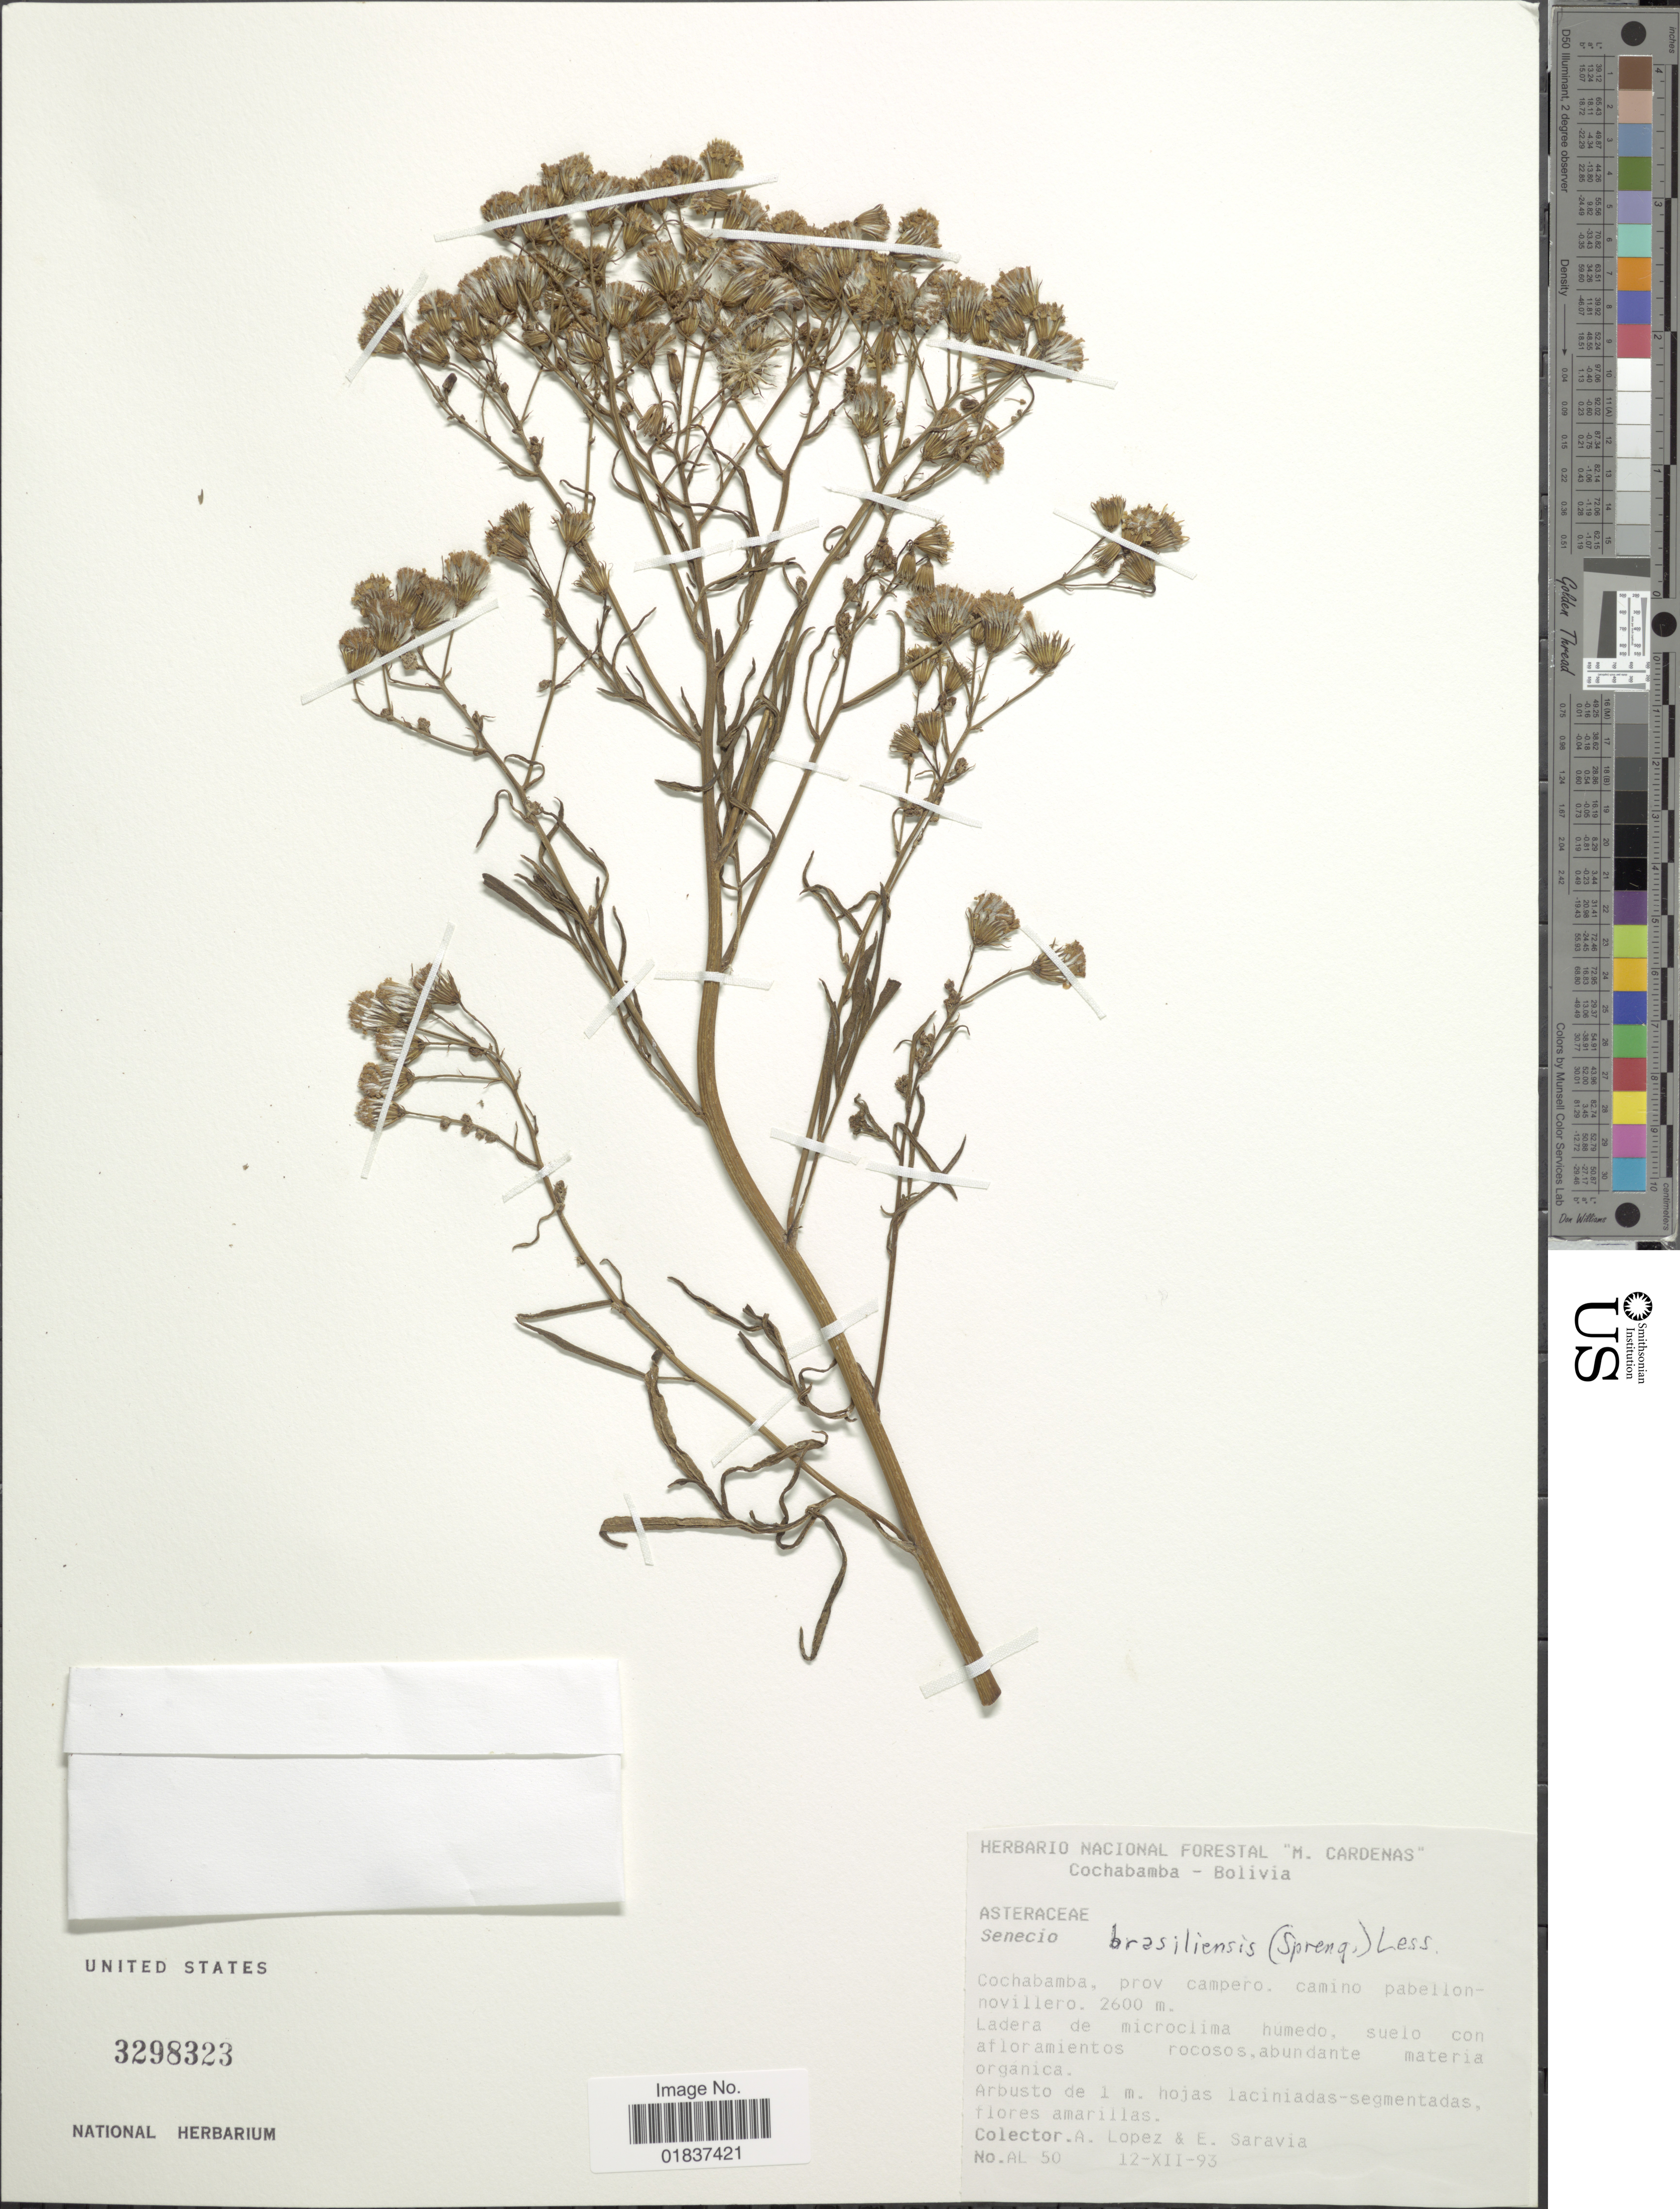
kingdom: Plantae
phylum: Tracheophyta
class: Magnoliopsida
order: Asterales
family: Asteraceae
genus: Senecio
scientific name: Senecio brasiliensis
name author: (Spreng.) Less.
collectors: A. Lopez & E. Saravia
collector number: AL 50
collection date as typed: Transcribed d/m/y: 12/12/93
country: Bolivia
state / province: Cochabamba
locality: Cochabamba, prov. campero.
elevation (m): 2600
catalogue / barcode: US 3298323